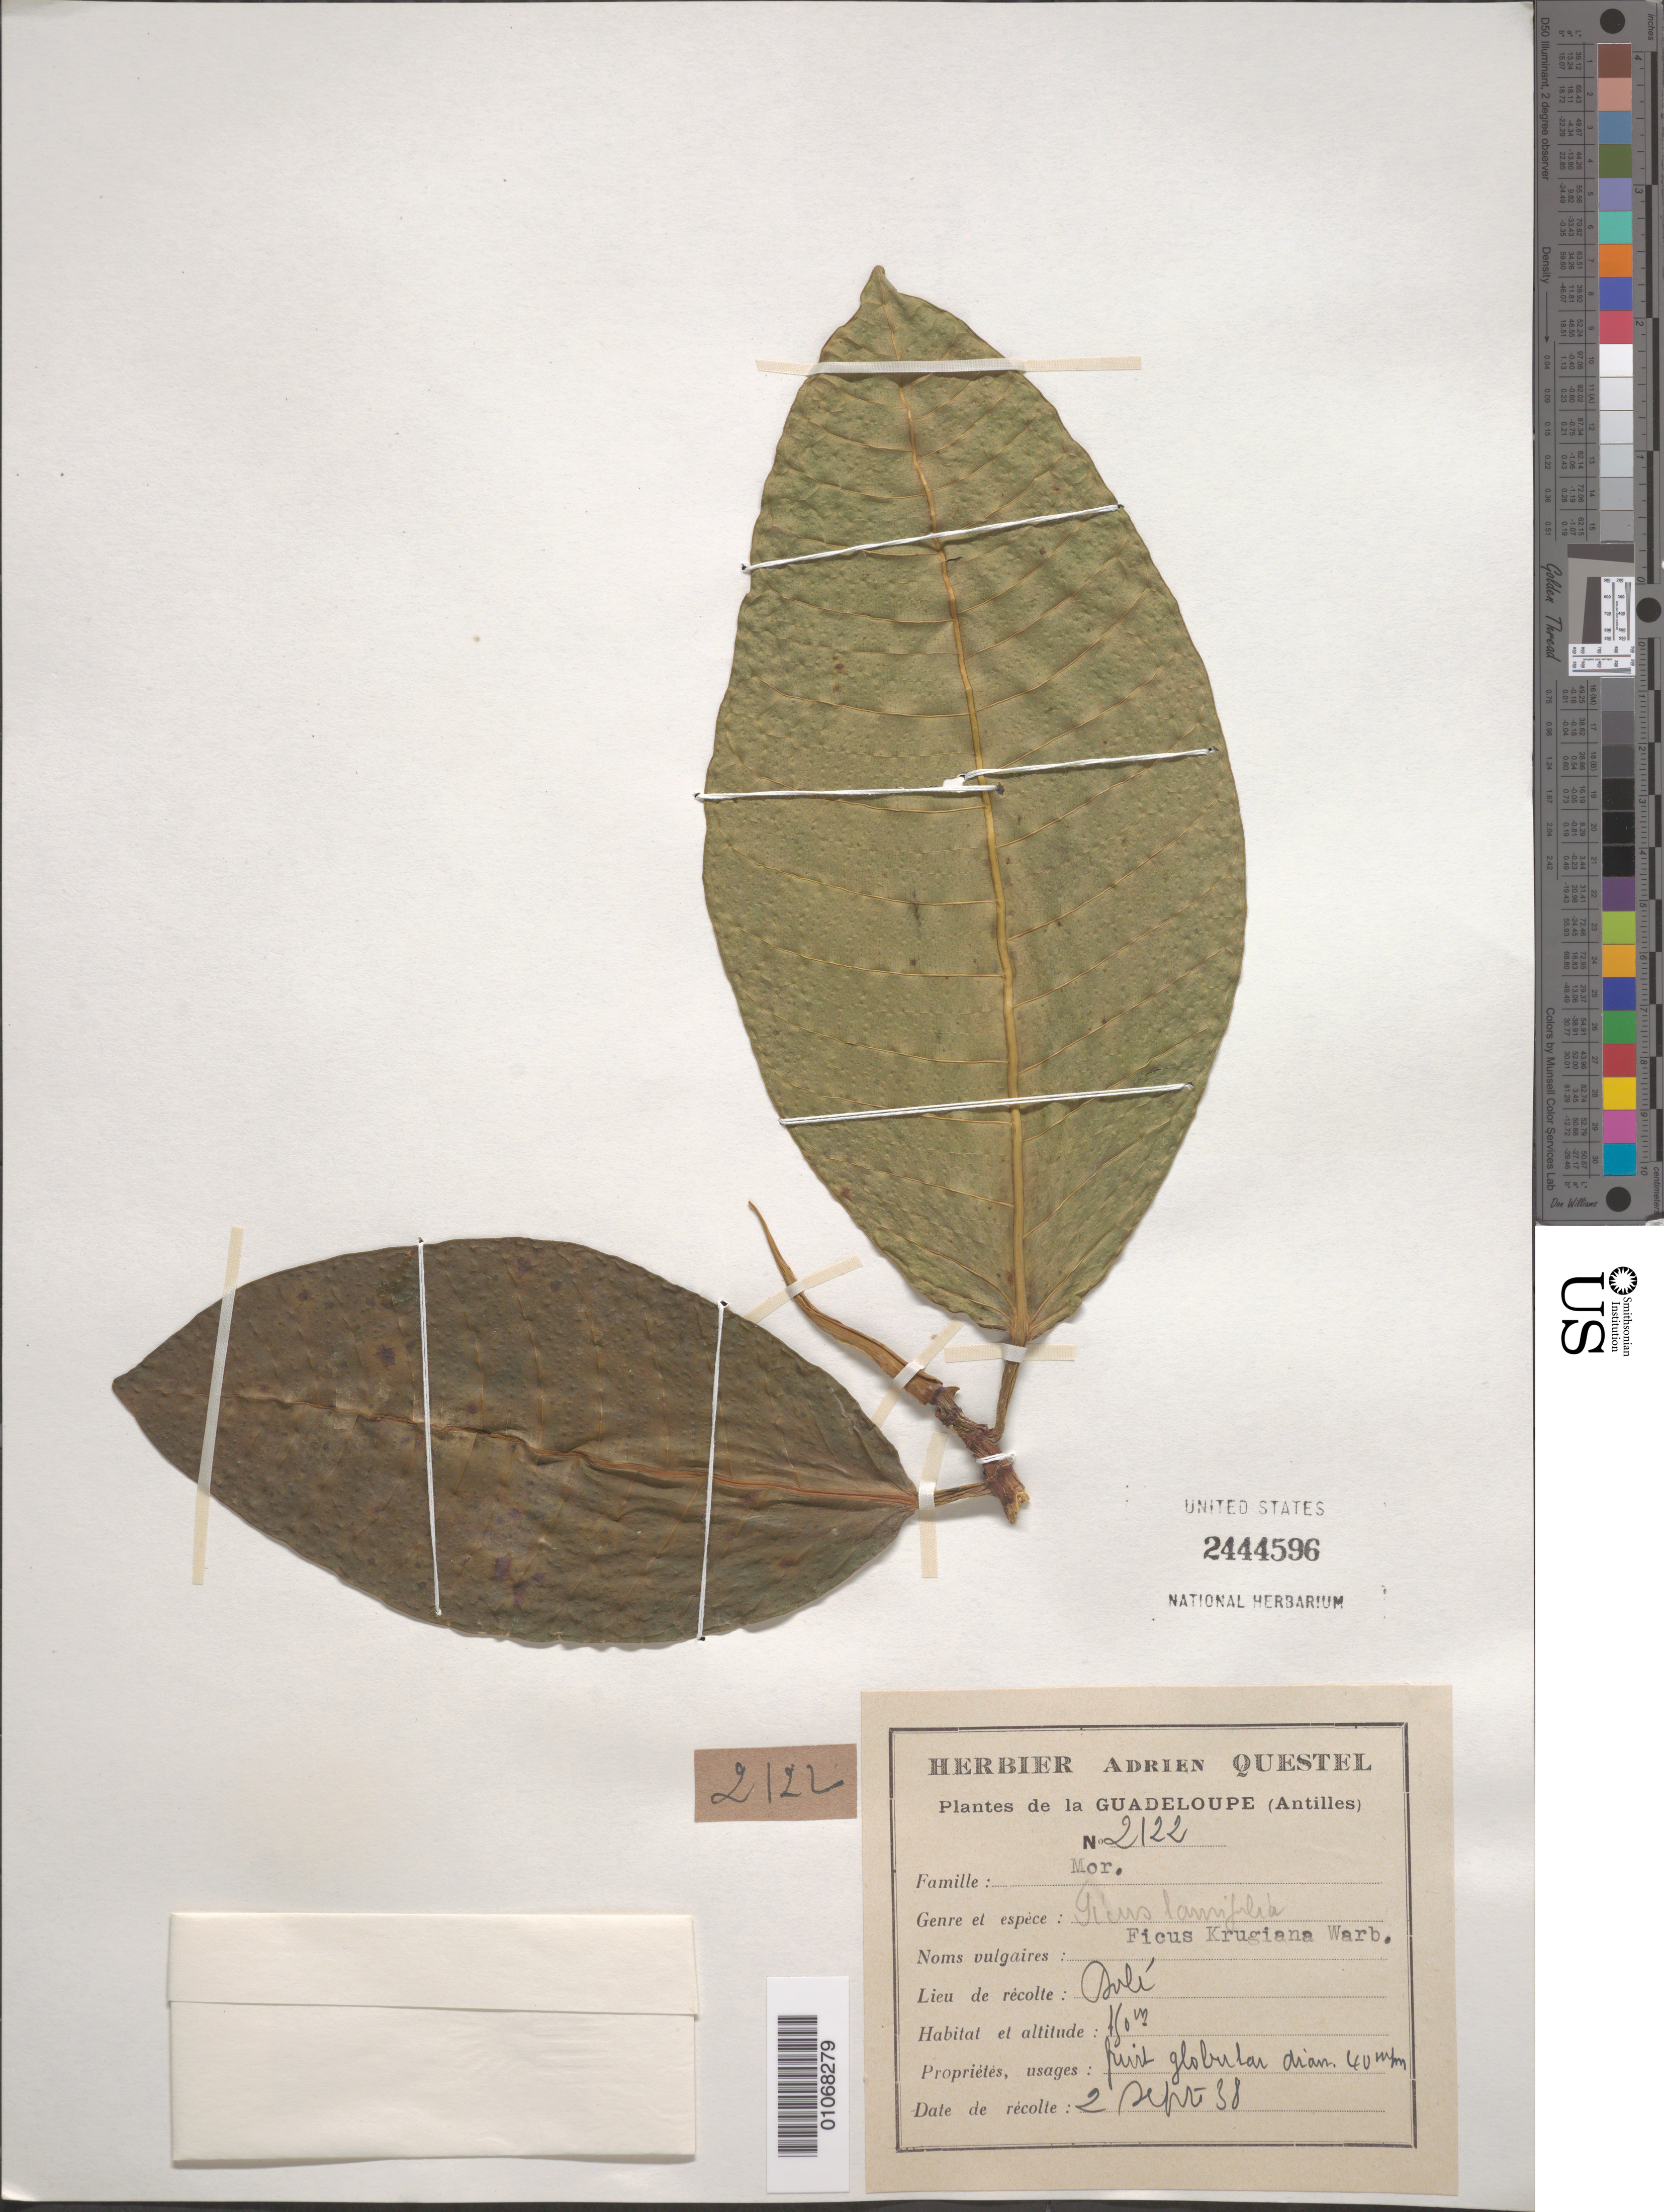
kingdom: Plantae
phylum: Tracheophyta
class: Magnoliopsida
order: Rosales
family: Moraceae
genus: Ficus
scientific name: Ficus insipida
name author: Willd.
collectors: A. Questel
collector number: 2122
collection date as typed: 02 Sep 1938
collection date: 1938-09-02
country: Guadeloupe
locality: Dule.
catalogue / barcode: US 2444596